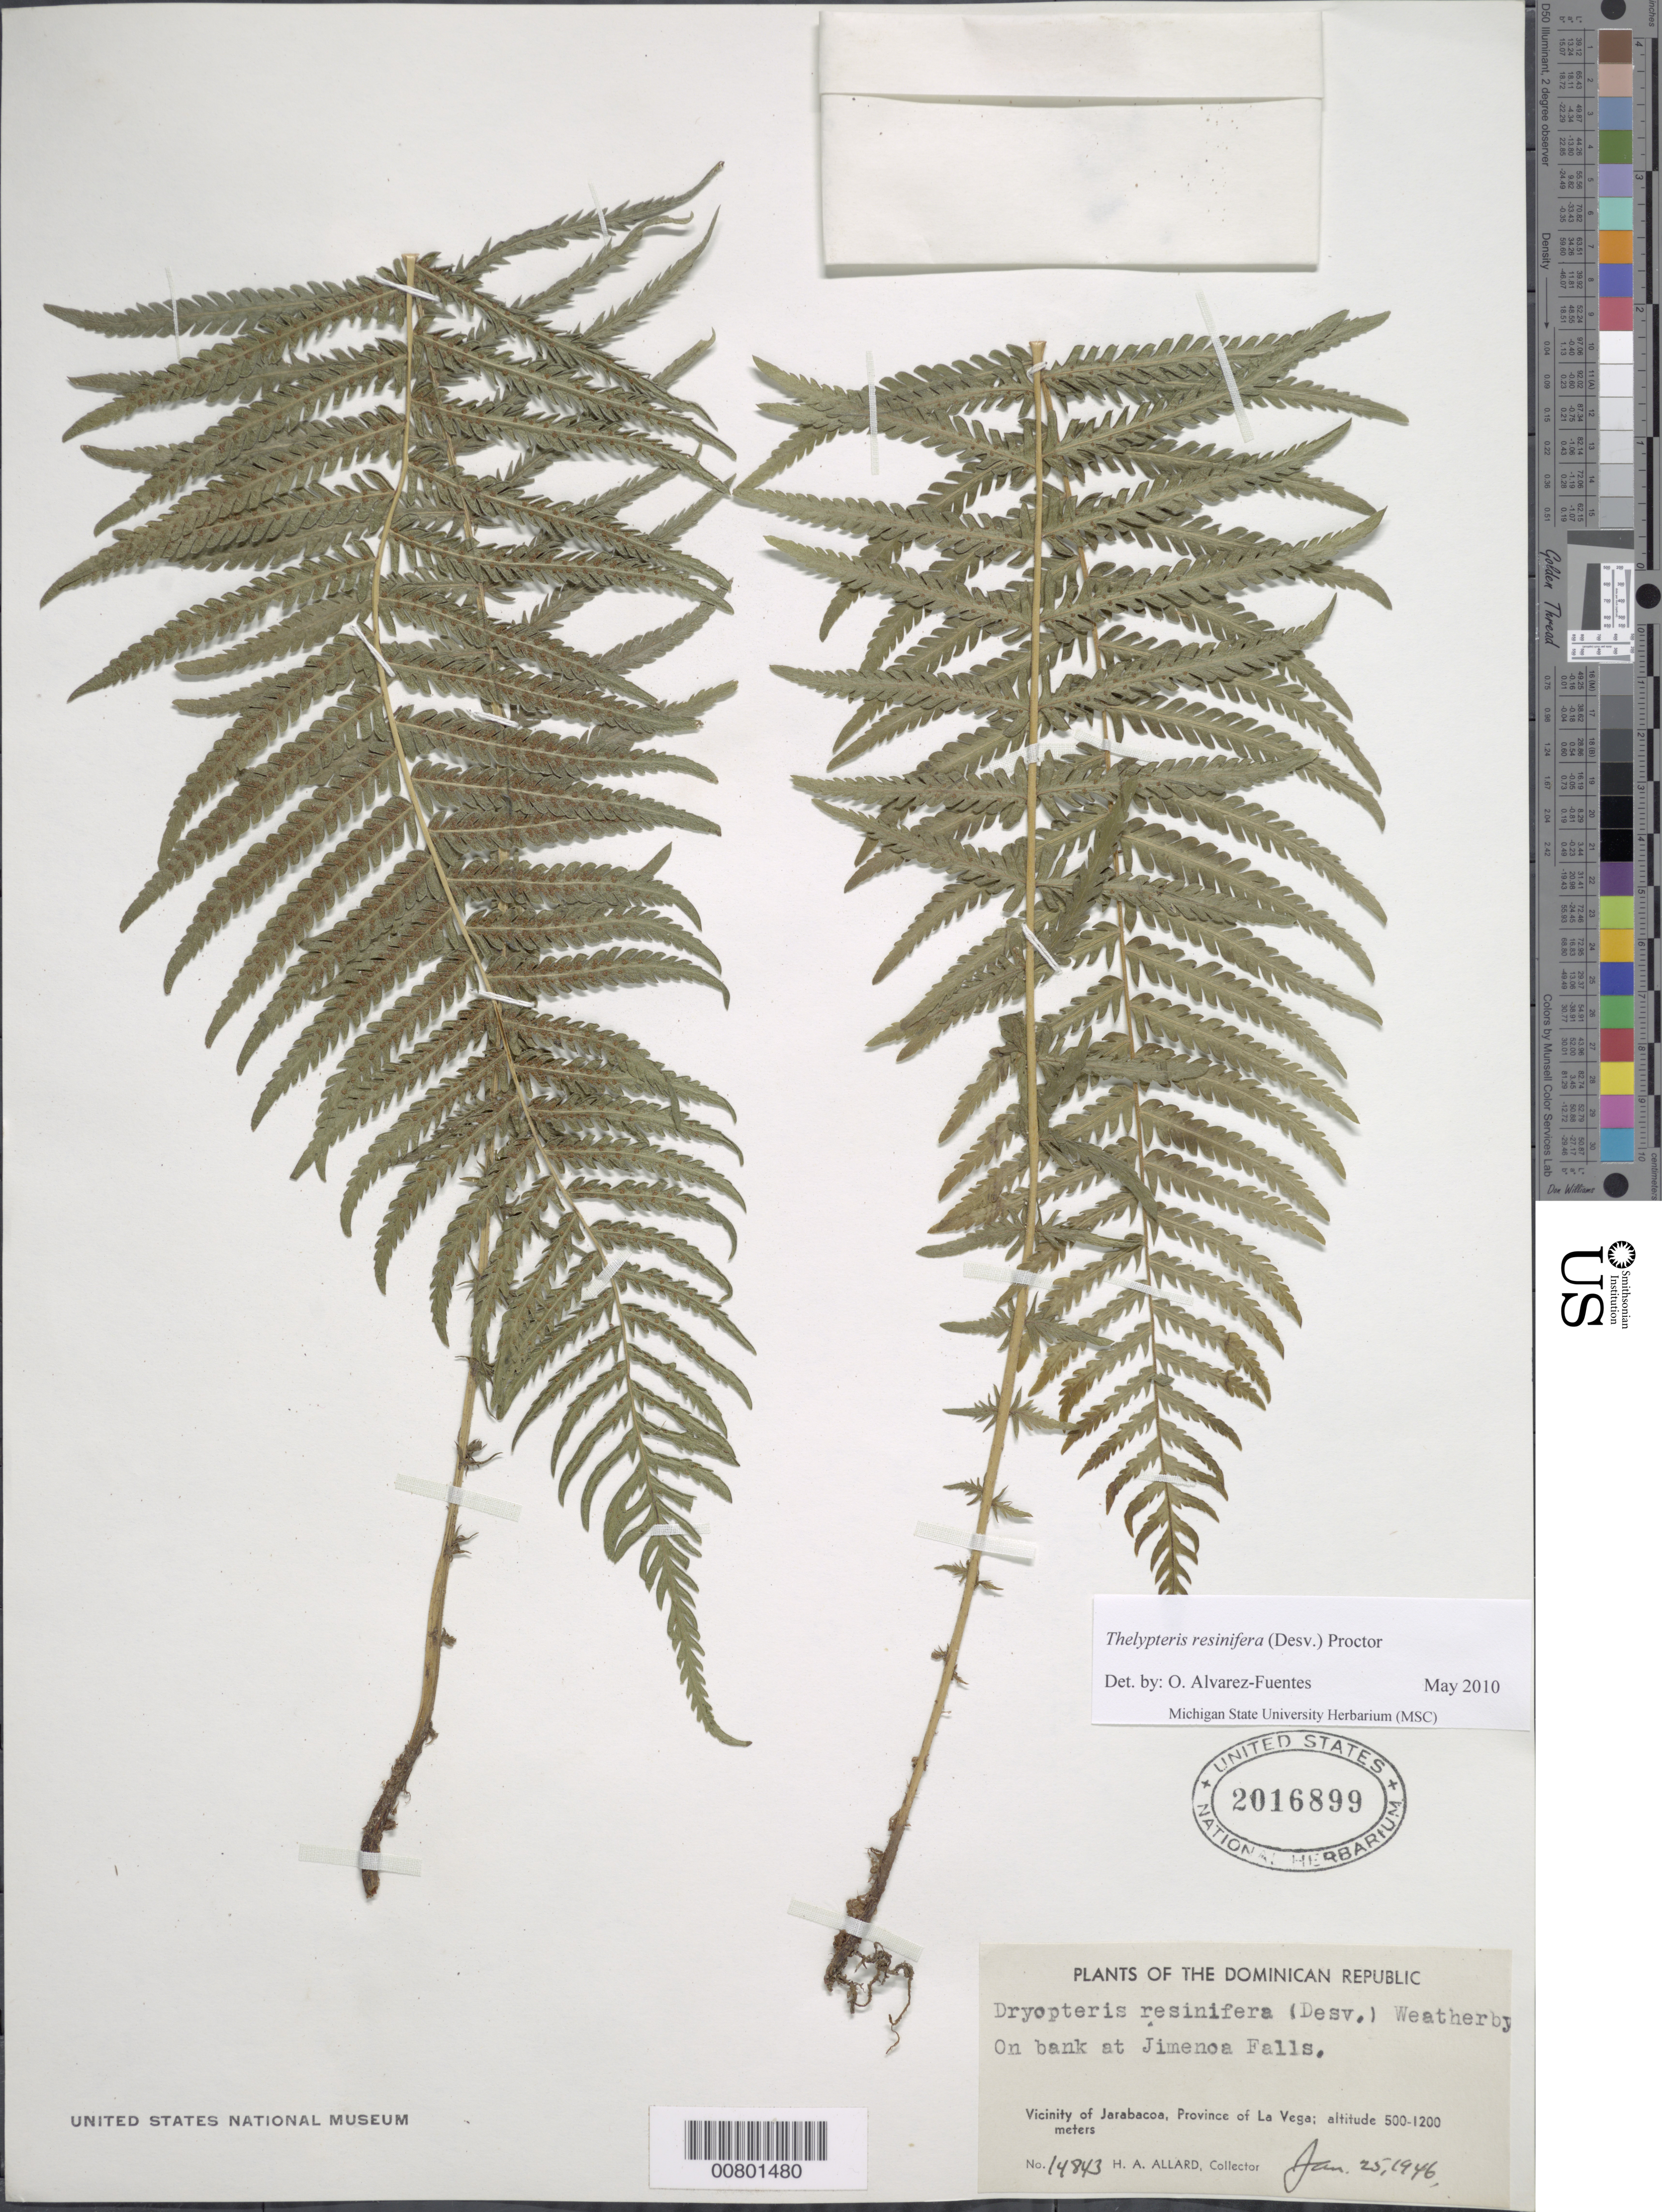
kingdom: Plantae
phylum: Tracheophyta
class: Polypodiopsida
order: Polypodiales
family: Thelypteridaceae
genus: Amauropelta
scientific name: Amauropelta resinifera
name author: (Desv.) Pic. Serm.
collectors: H. A. Allard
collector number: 14843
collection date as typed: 25 Jan 1946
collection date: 1946-01-25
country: Dominican Republic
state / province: La Vega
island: Hispaniola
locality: Jarabacoa, on bank of Jimenoa Falls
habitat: On bank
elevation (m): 500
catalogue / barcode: US 2016899